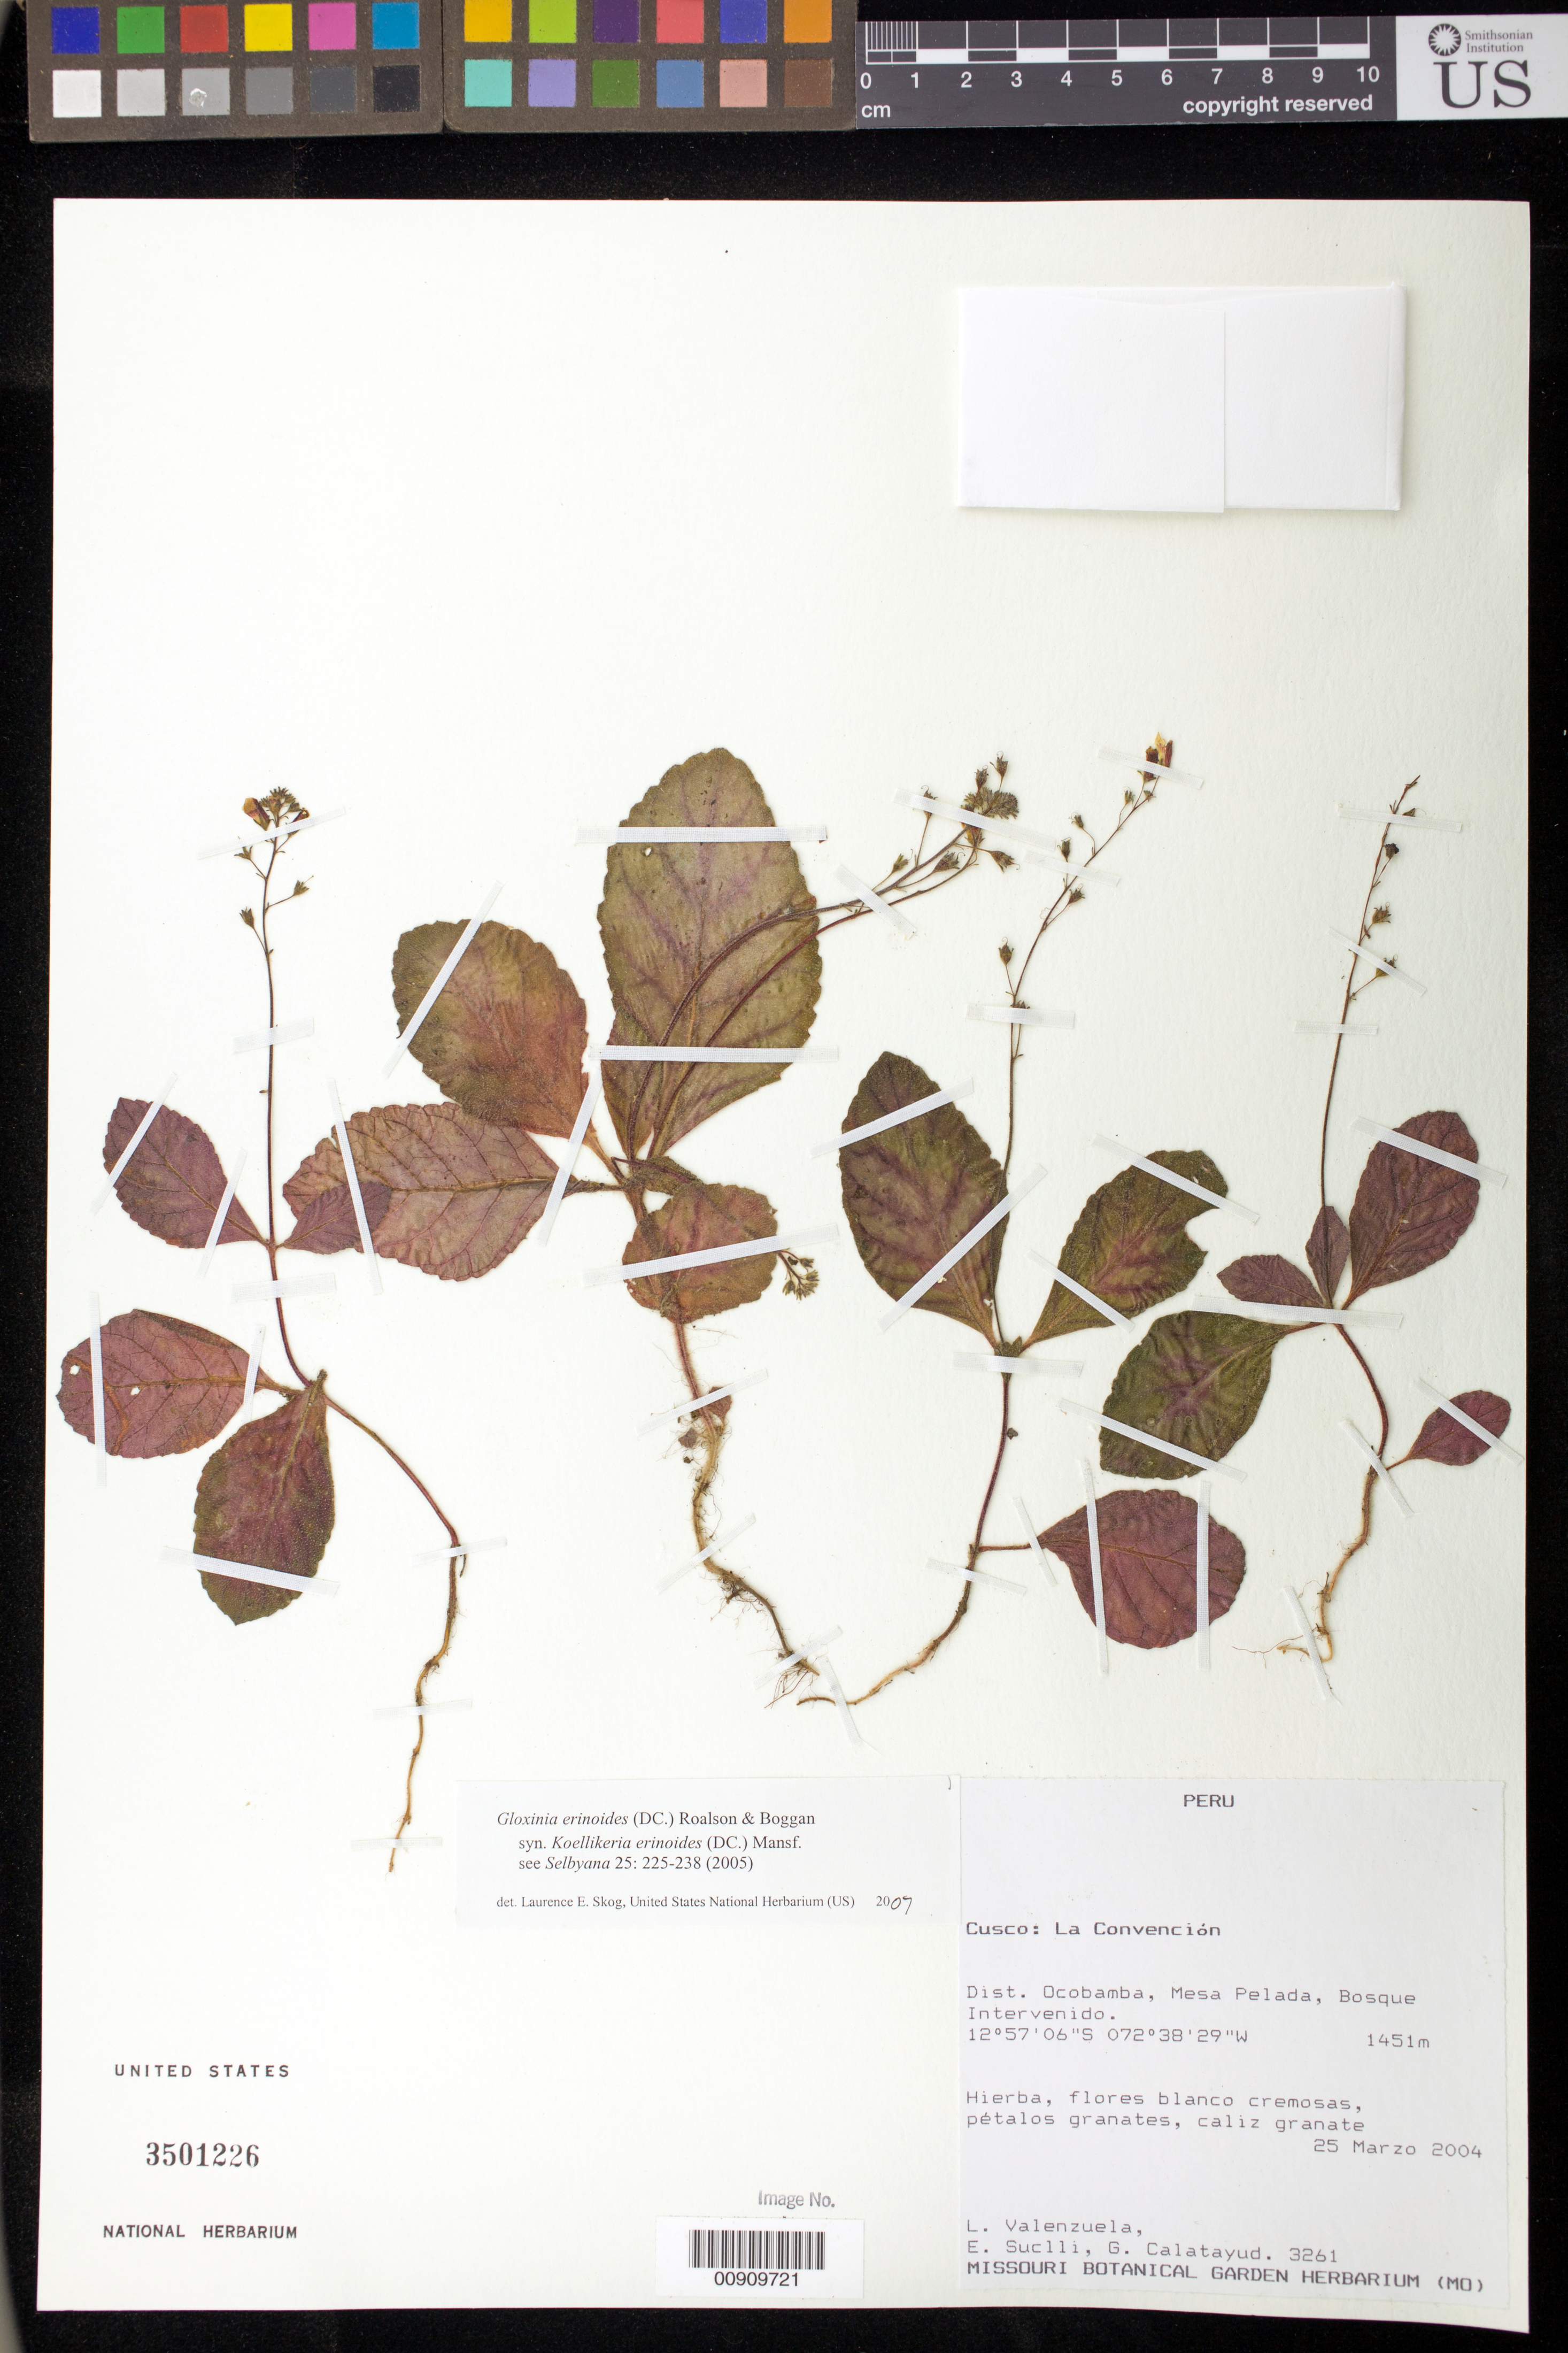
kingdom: Plantae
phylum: Tracheophyta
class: Magnoliopsida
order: Lamiales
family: Gesneriaceae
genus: Gloxinia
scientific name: Gloxinia erinoides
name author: (DC.) Roalson & Boggan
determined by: Skog, Laurence E.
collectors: L. Valenzuela, E. Suclli & G. Calatayud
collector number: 3261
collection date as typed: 25 Mar 2004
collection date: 2004-03-25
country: Peru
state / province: Cusco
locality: Cusco: La Convención. Dist. Ocobamba, Mesa Pelada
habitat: Bosque intervenido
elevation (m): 1451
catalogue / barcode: US 3501226